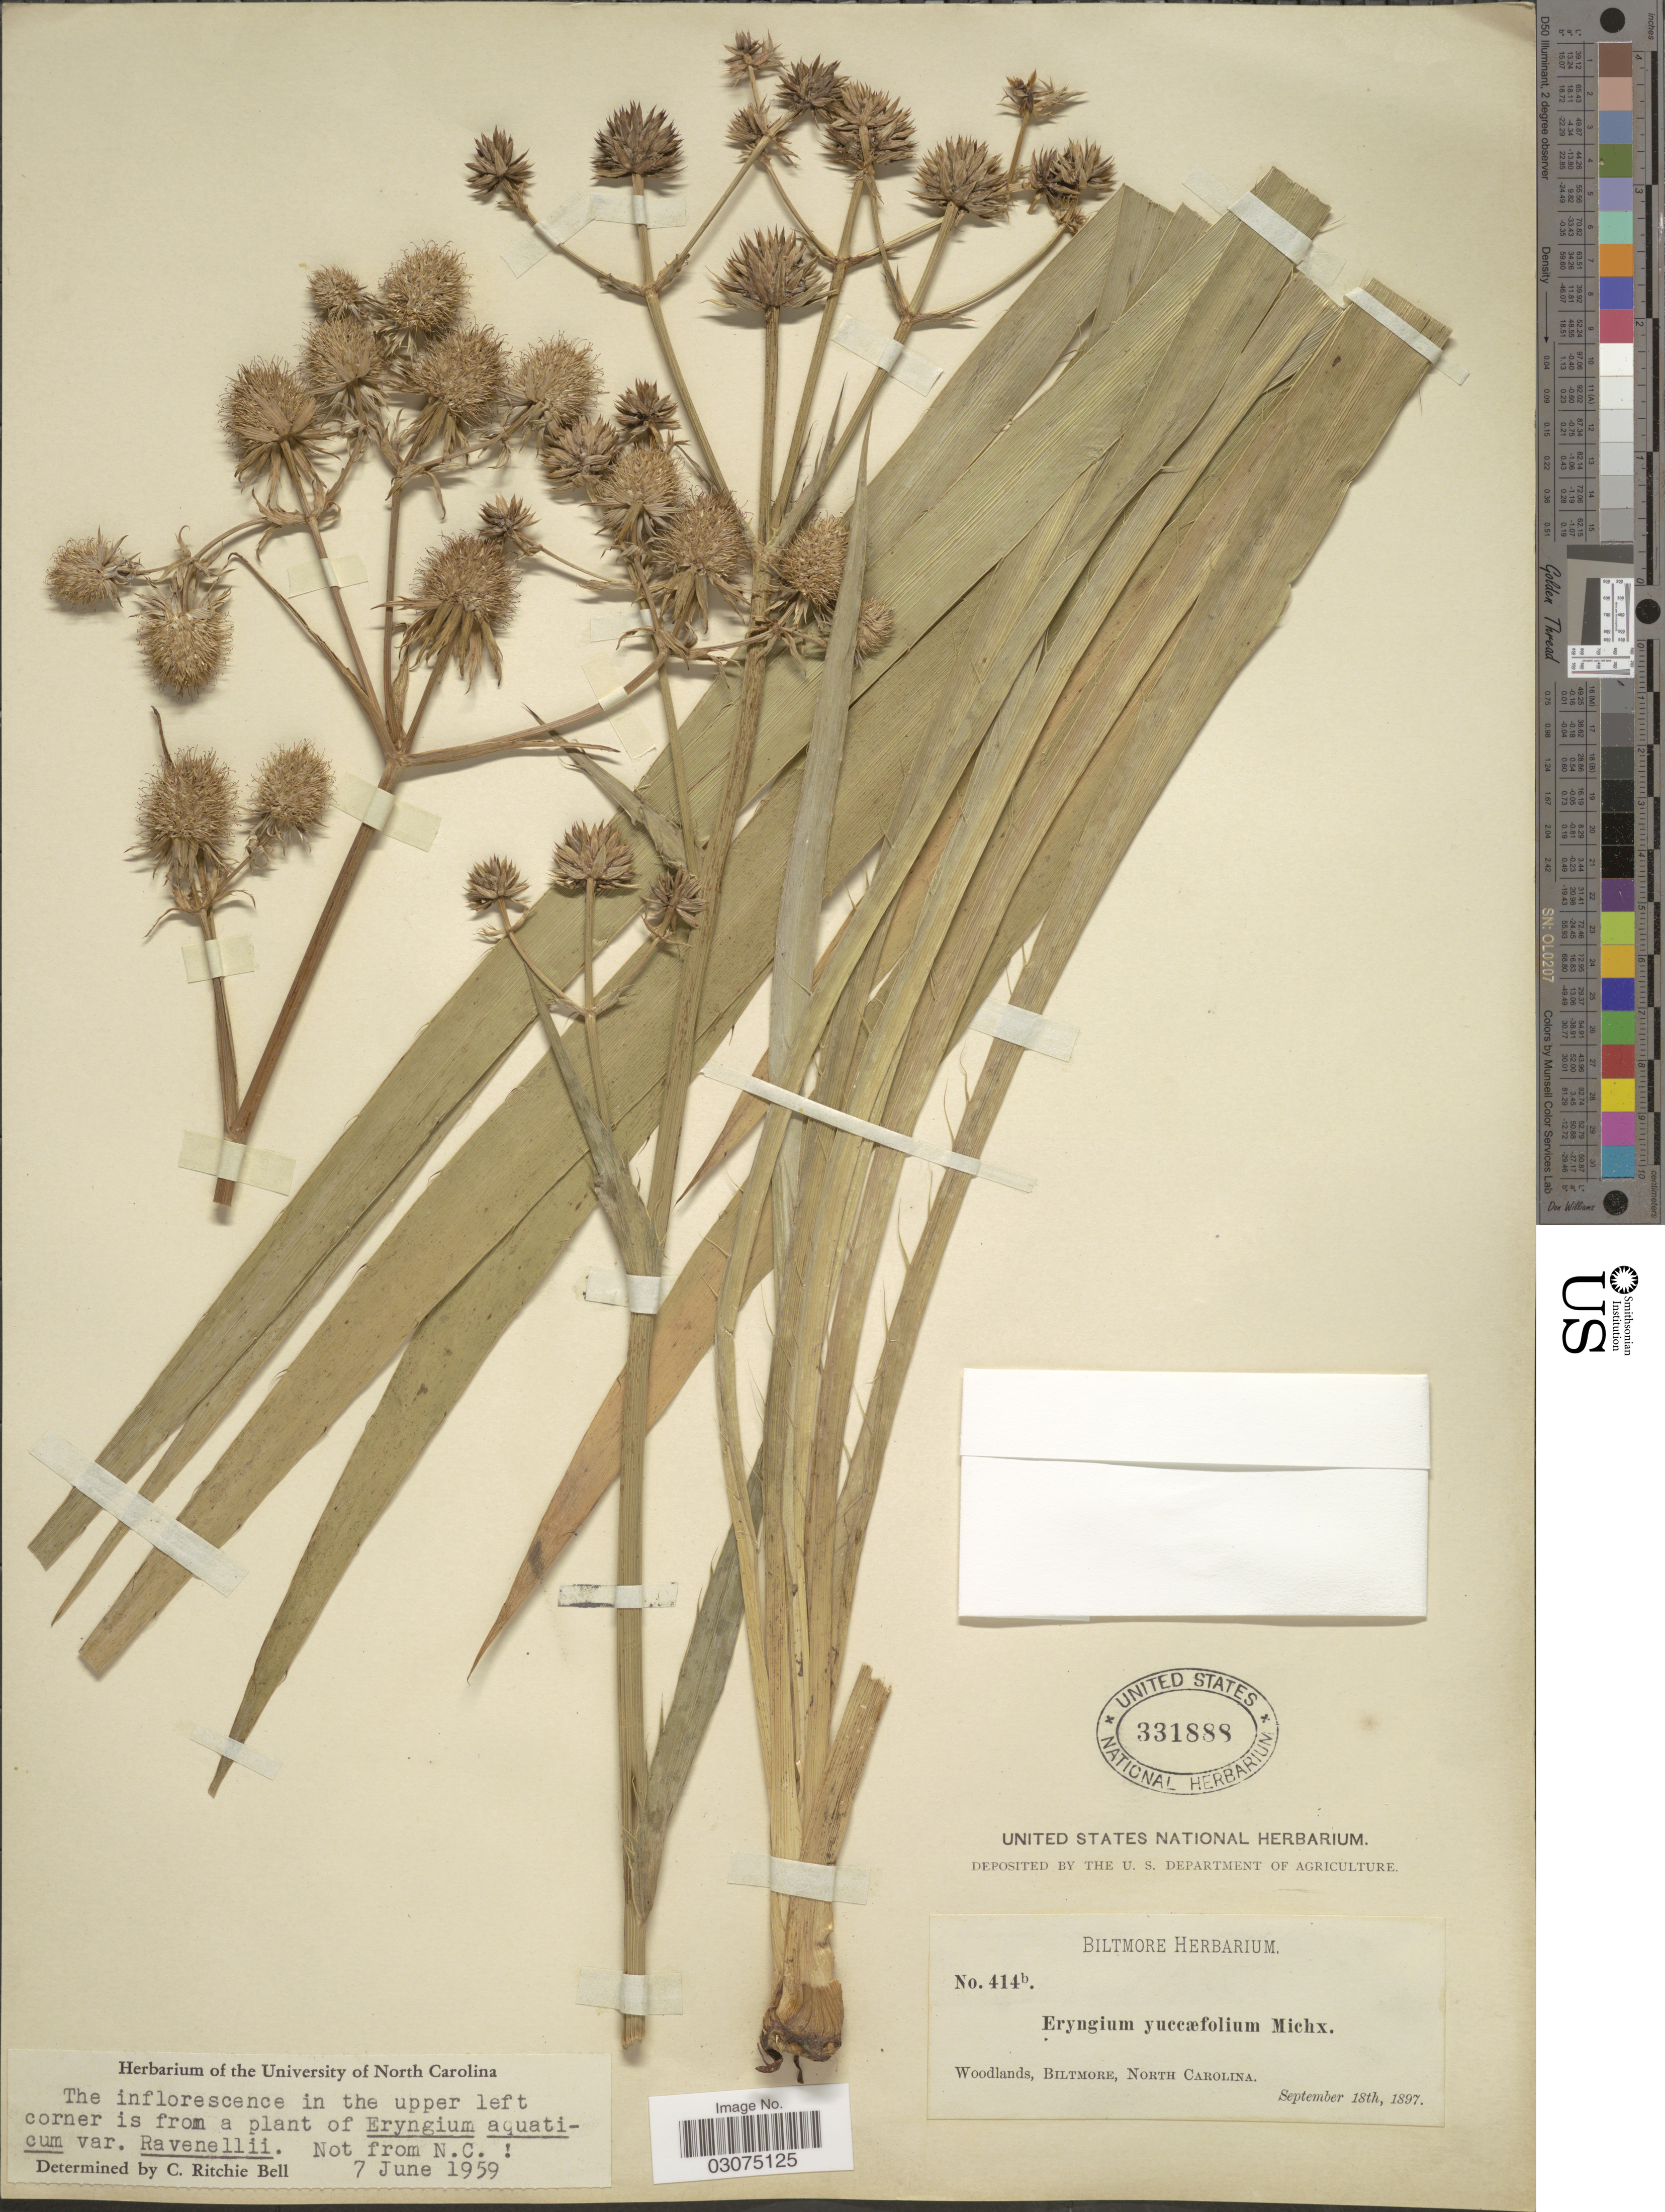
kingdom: Plantae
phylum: Tracheophyta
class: Magnoliopsida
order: Apiales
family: Apiaceae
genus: Eryngium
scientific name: Eryngium yuccifolium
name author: Michx.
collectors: ex herb. Biltmore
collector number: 414b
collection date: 1897-09-18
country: United States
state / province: North Carolina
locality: Biltmore.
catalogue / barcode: US 331888